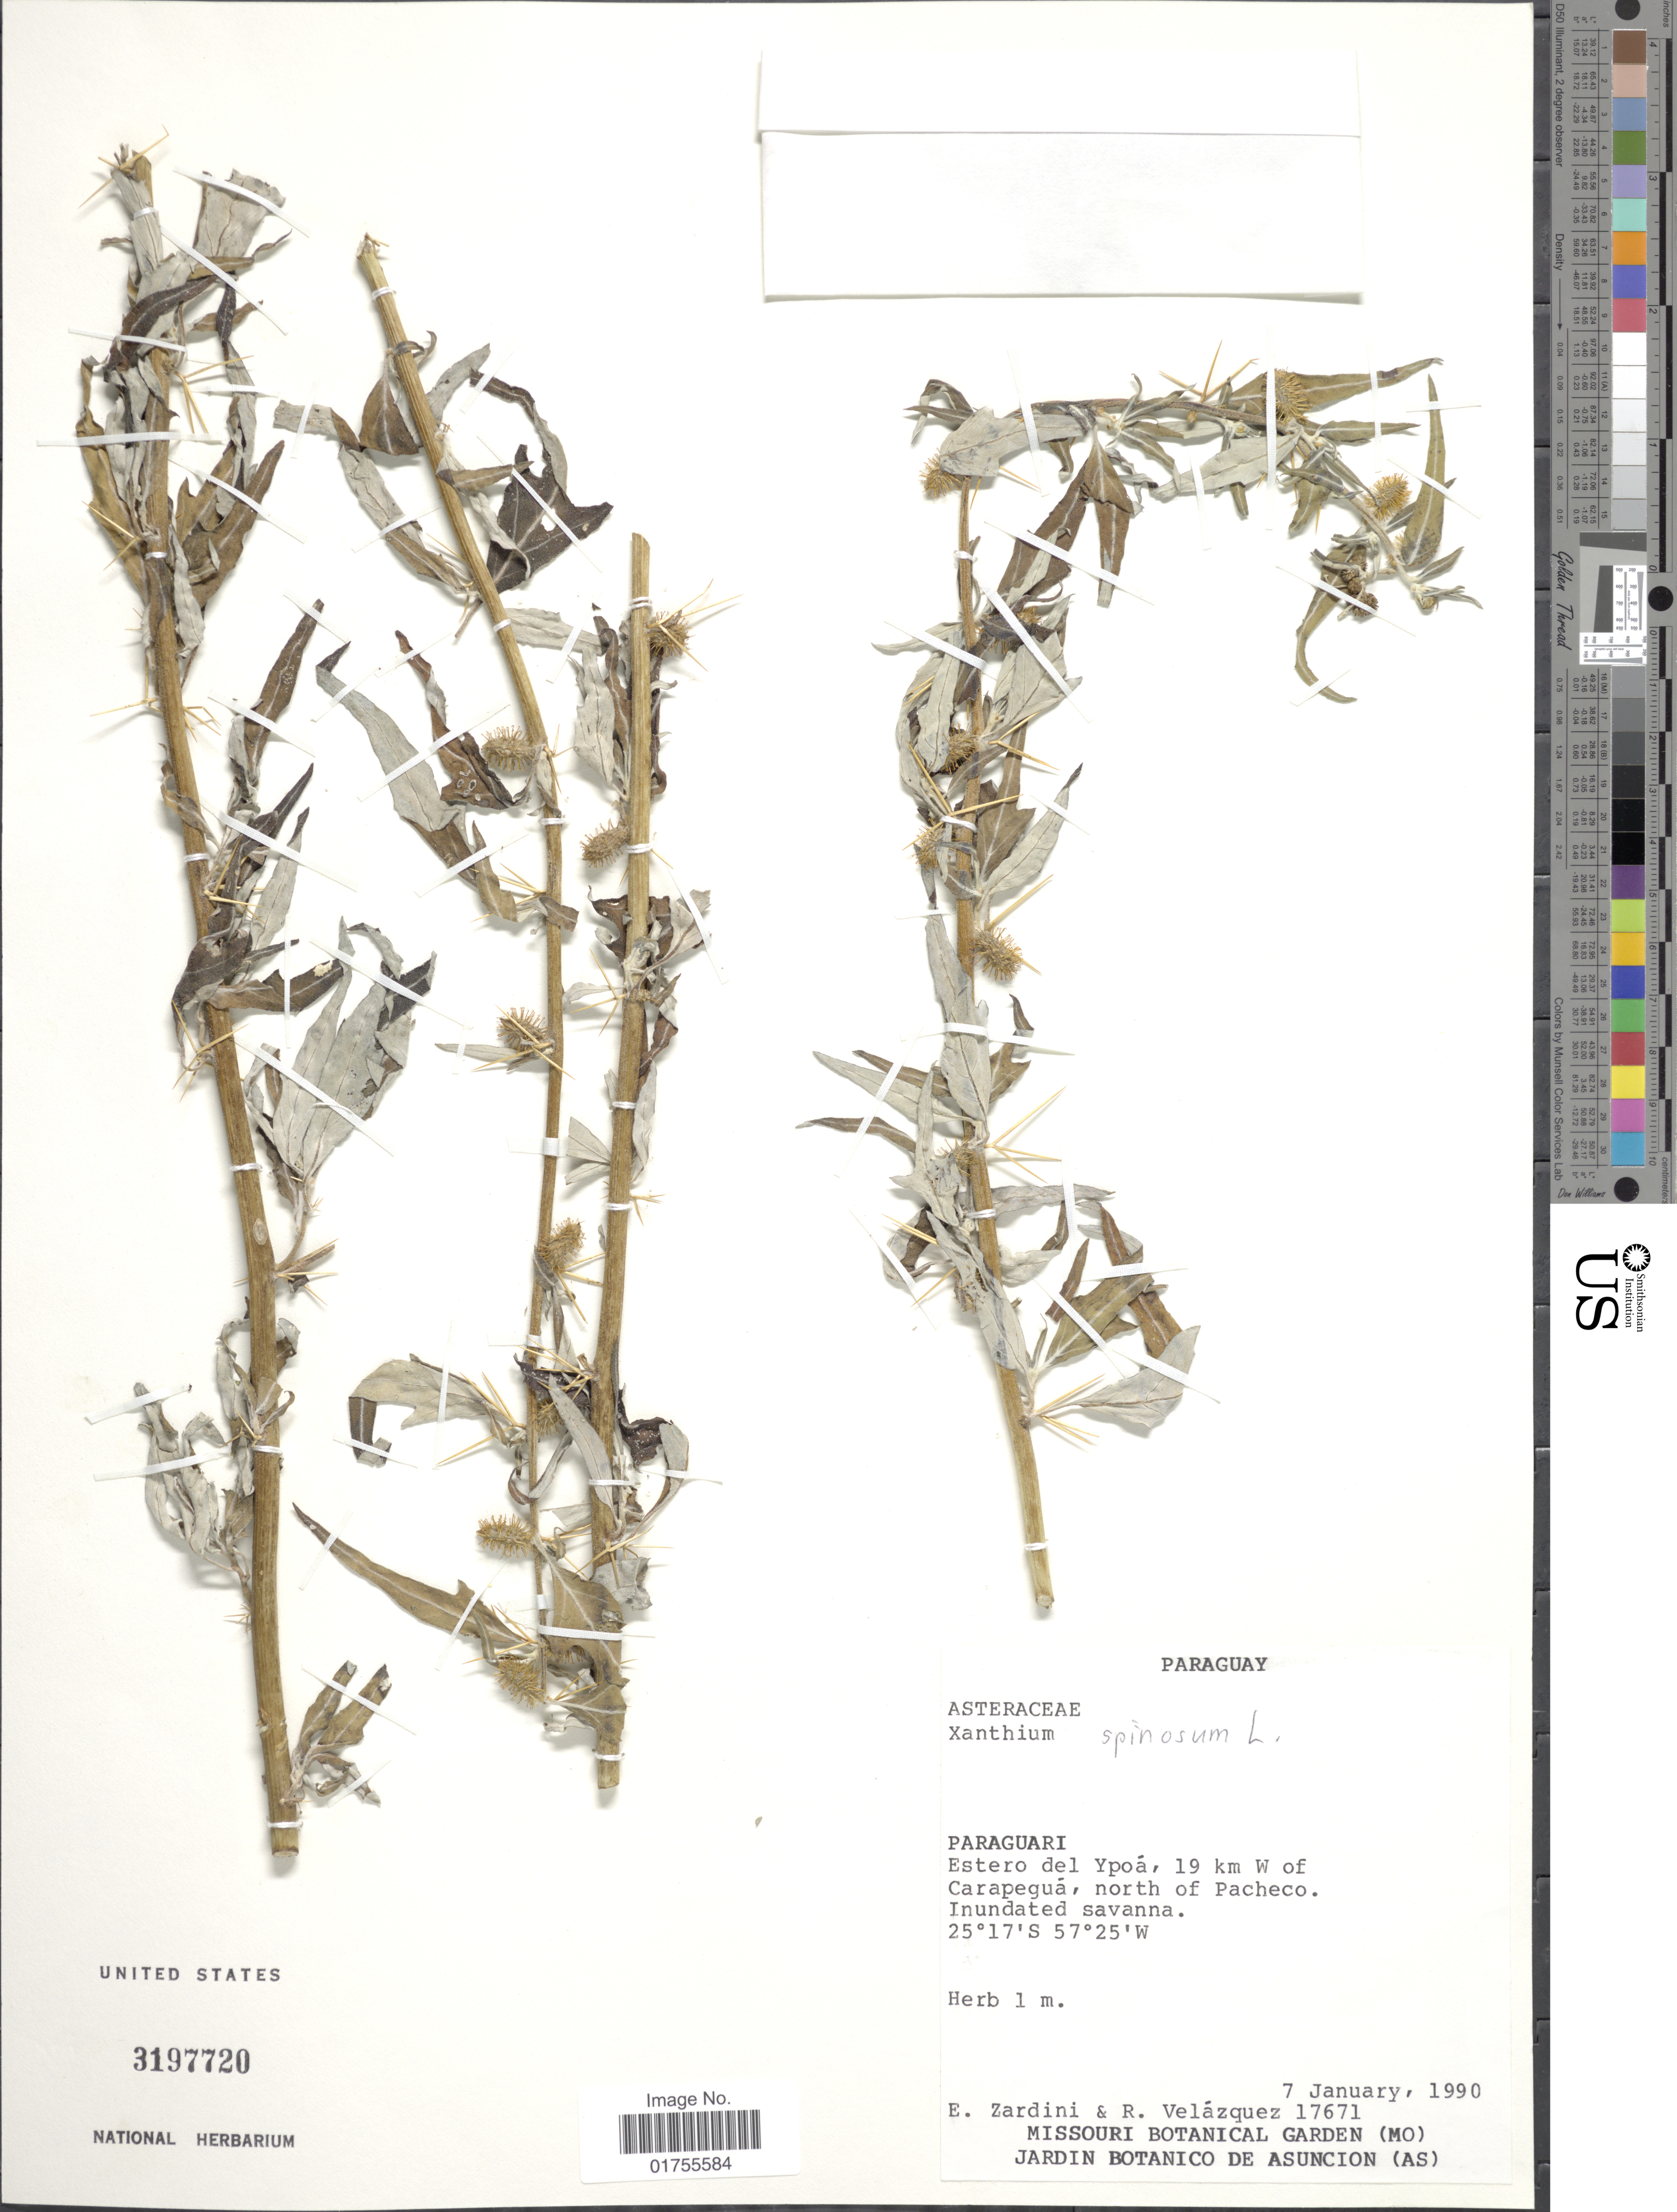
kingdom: Plantae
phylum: Tracheophyta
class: Magnoliopsida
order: Asterales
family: Asteraceae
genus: Xanthium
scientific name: Xanthium spinosum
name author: L.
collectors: E. M. Zardini & R. Velázquez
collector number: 17671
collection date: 1990-01-07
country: Paraguay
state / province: Paraguari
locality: Estero del Ypoa, 19 km W of Carapegua, north of Pacheco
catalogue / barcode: US 3197720